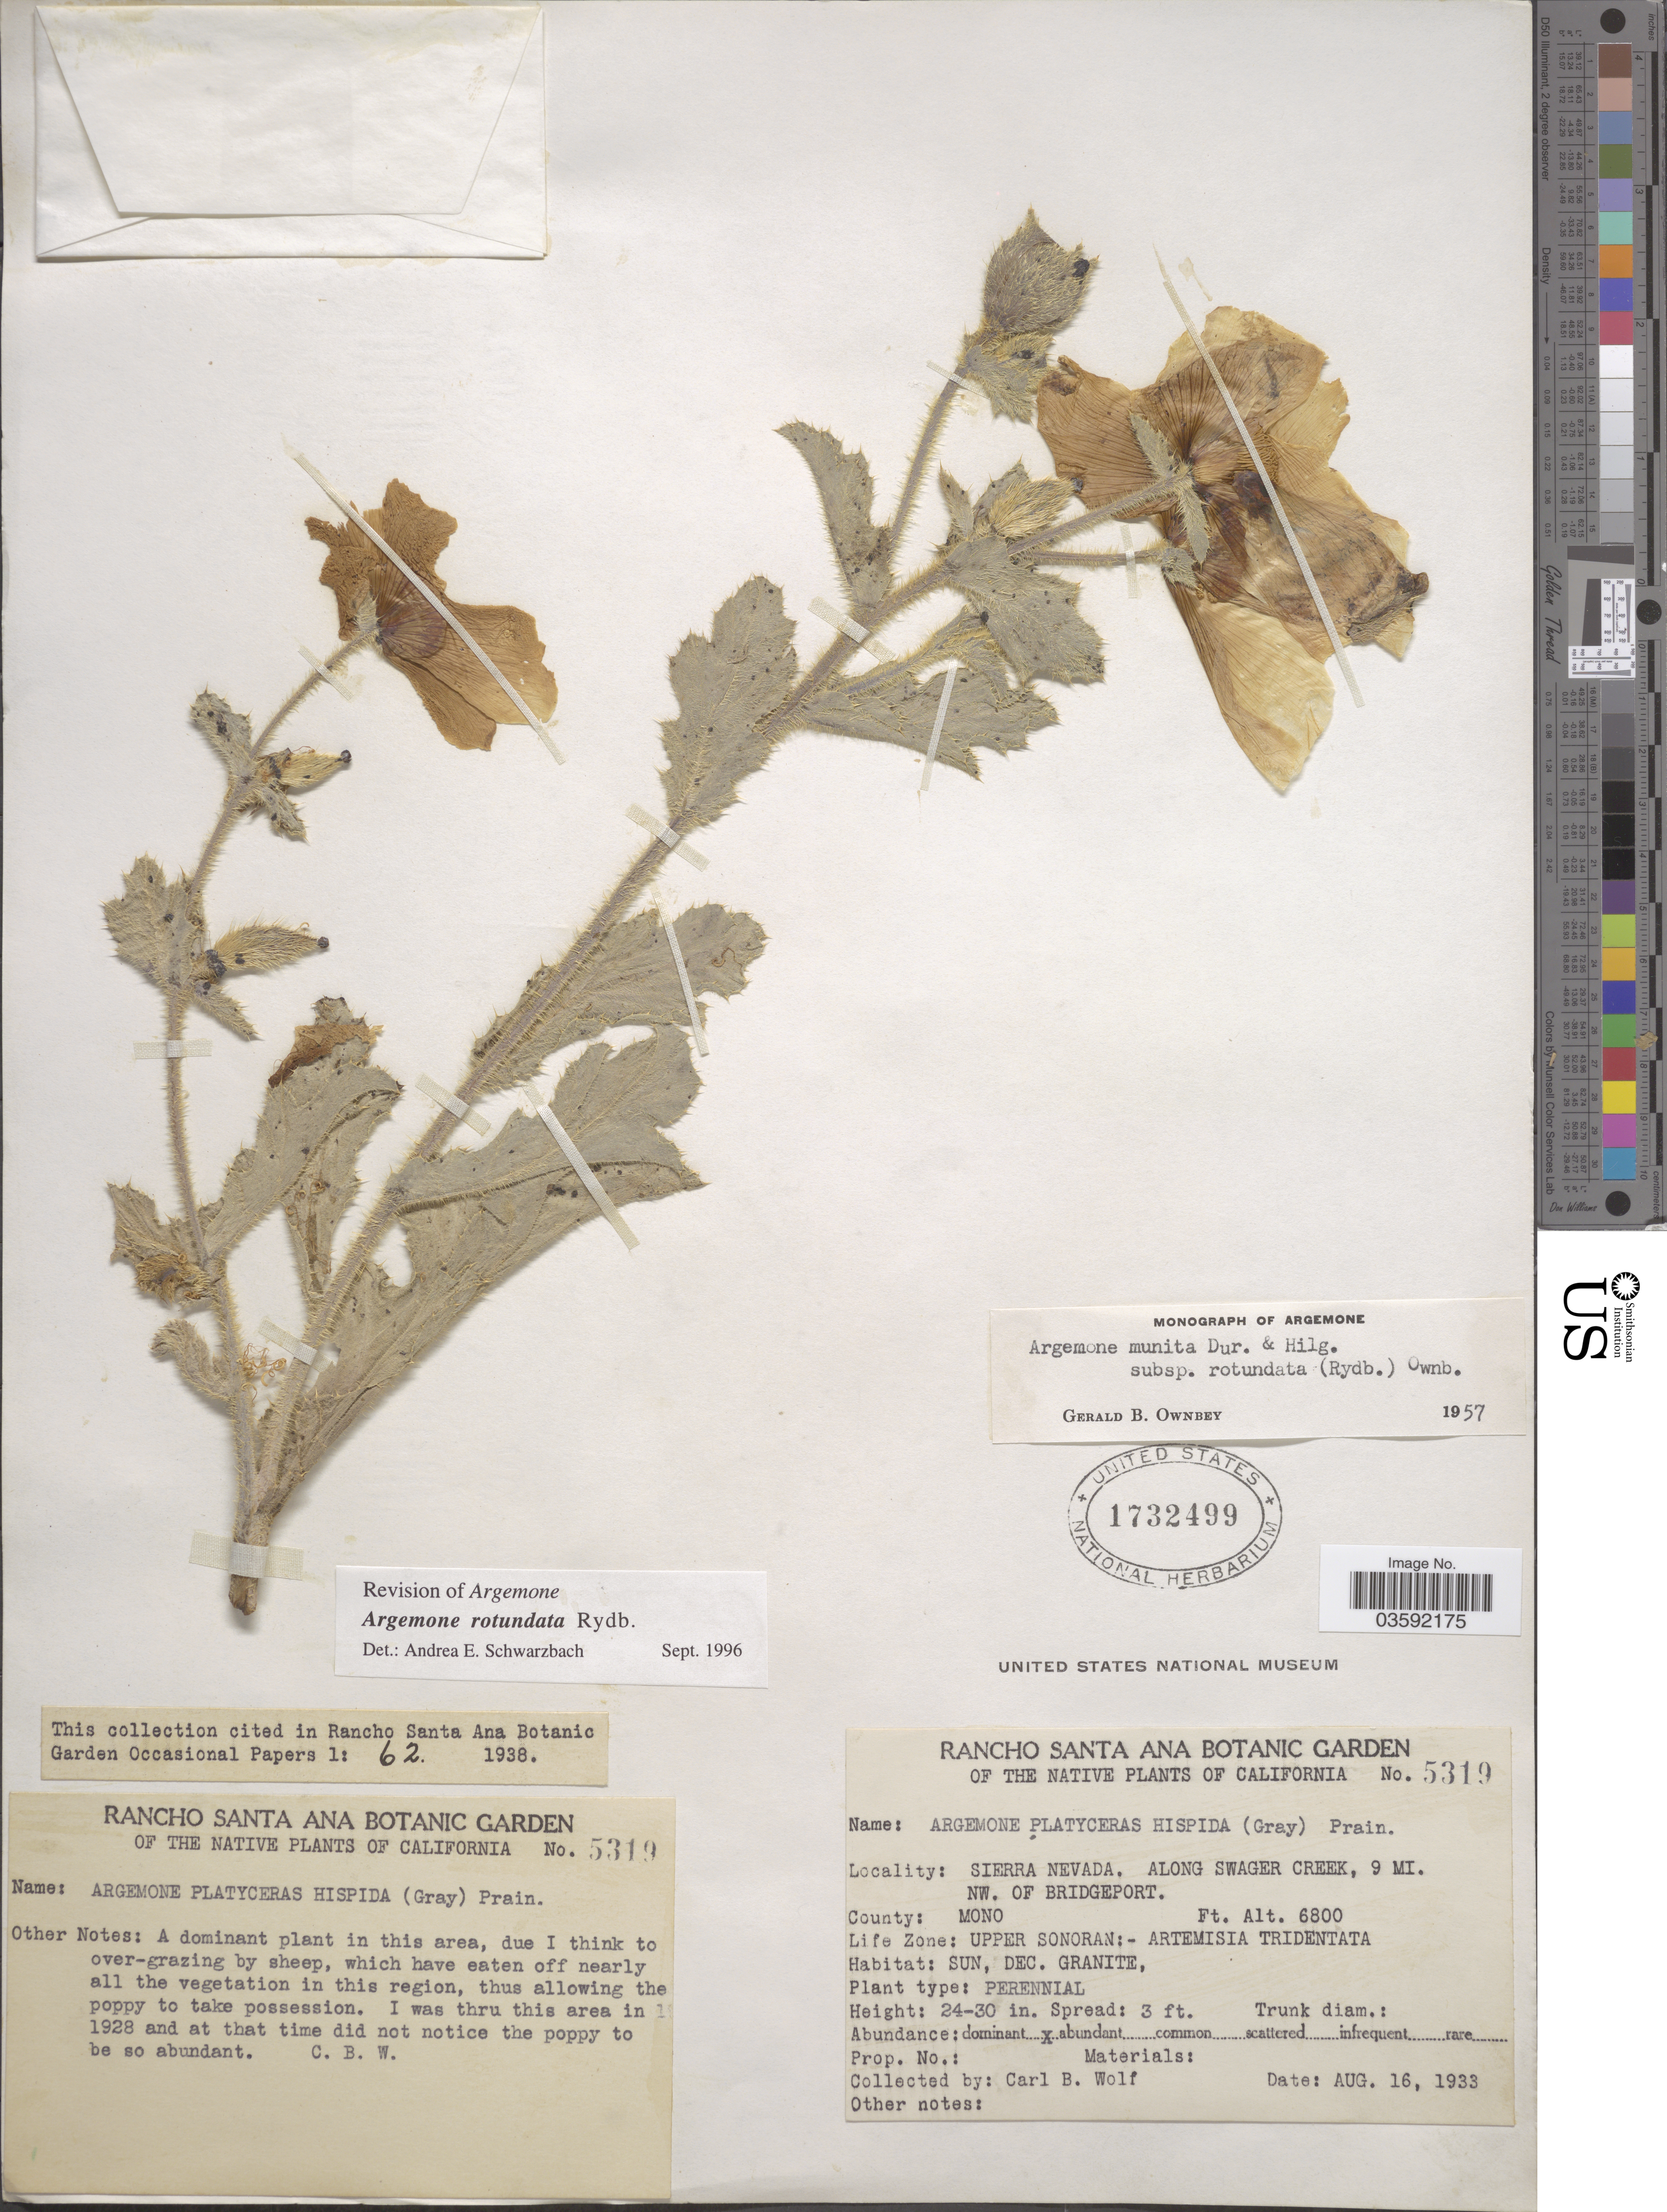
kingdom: Plantae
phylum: Tracheophyta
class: Magnoliopsida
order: Ranunculales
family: Papaveraceae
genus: Argemone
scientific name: Argemone rotundata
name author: Rydb.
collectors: C. B. Wolf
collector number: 5319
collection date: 1933-08-16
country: United States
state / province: California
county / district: Mono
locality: Sierra Nevada. Along Swager Creek, 9 mi. NW. of Bridgeport. County: Mono. Life Zone: Upper Sonoran.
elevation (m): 2073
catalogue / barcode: US 1732499